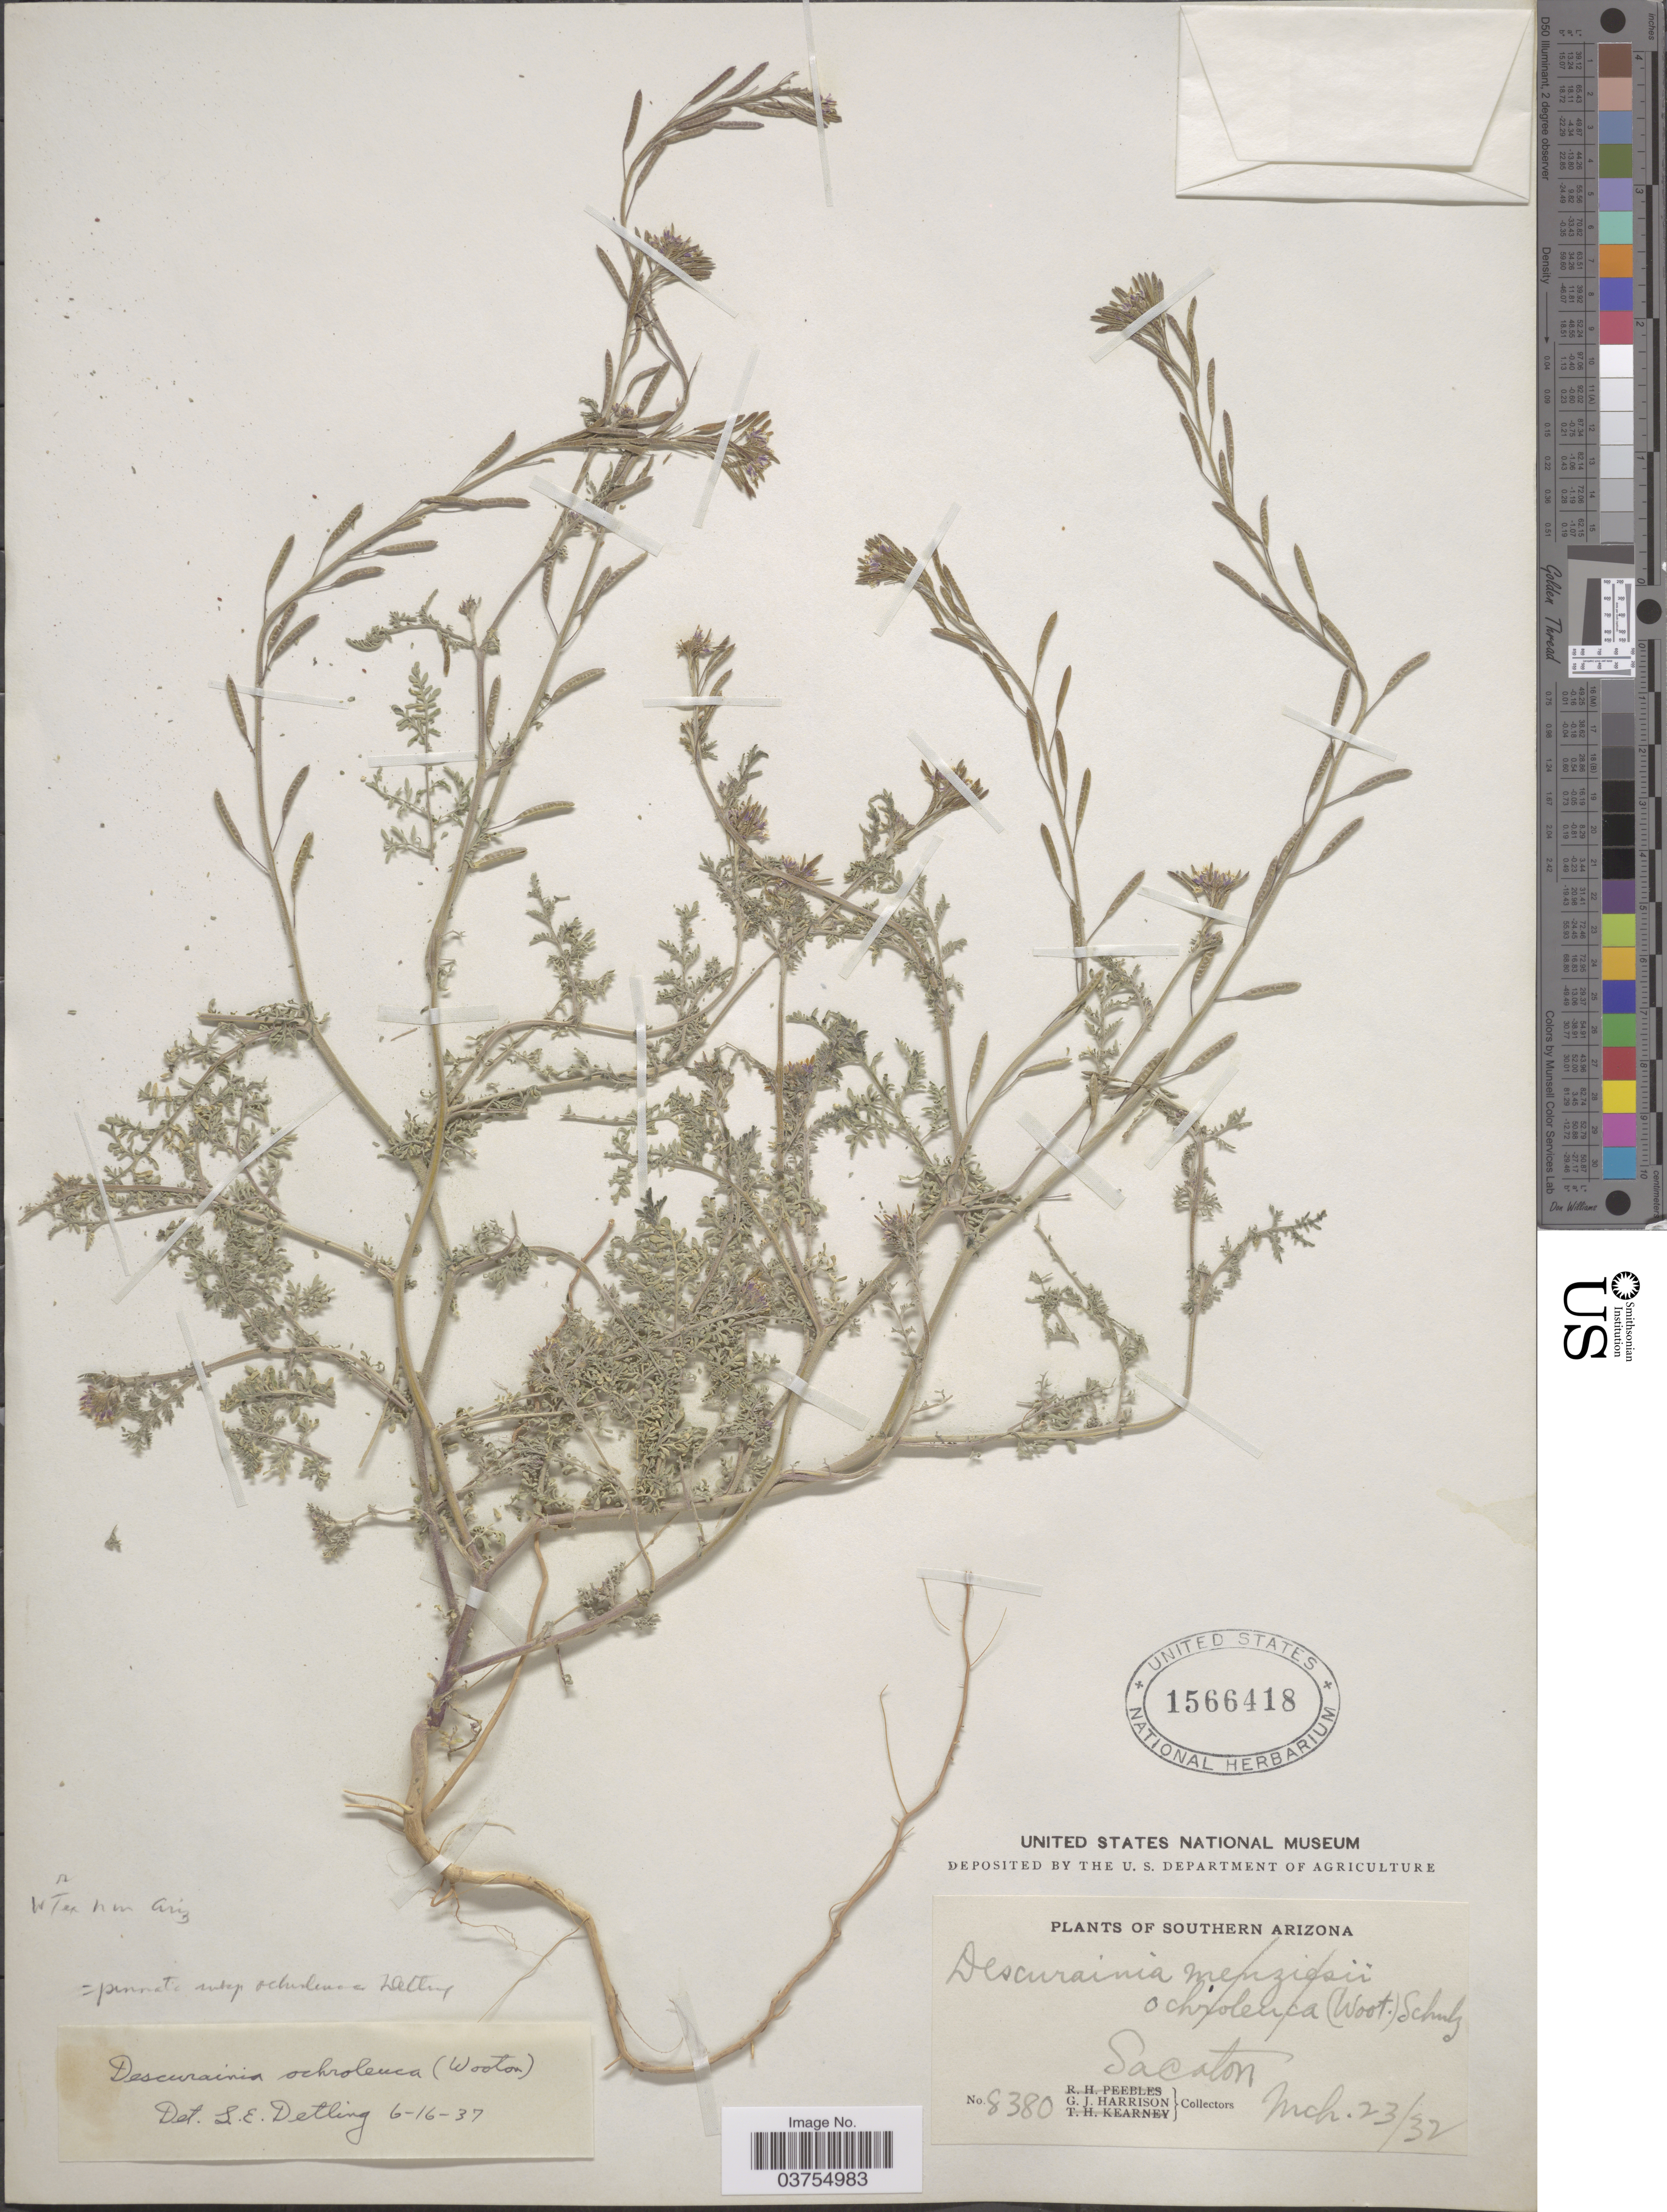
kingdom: Plantae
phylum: Tracheophyta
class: Magnoliopsida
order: Brassicales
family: Brassicaceae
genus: Descurainia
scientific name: Descurainia pinnata subsp. ochroleuca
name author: (Wooton) Detling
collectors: G. J. Harrison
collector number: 8380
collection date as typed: Transcribed d/m/y: 23/3/32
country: United States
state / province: Arizona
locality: Southern Arizona. Sacaton.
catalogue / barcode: US 1566418